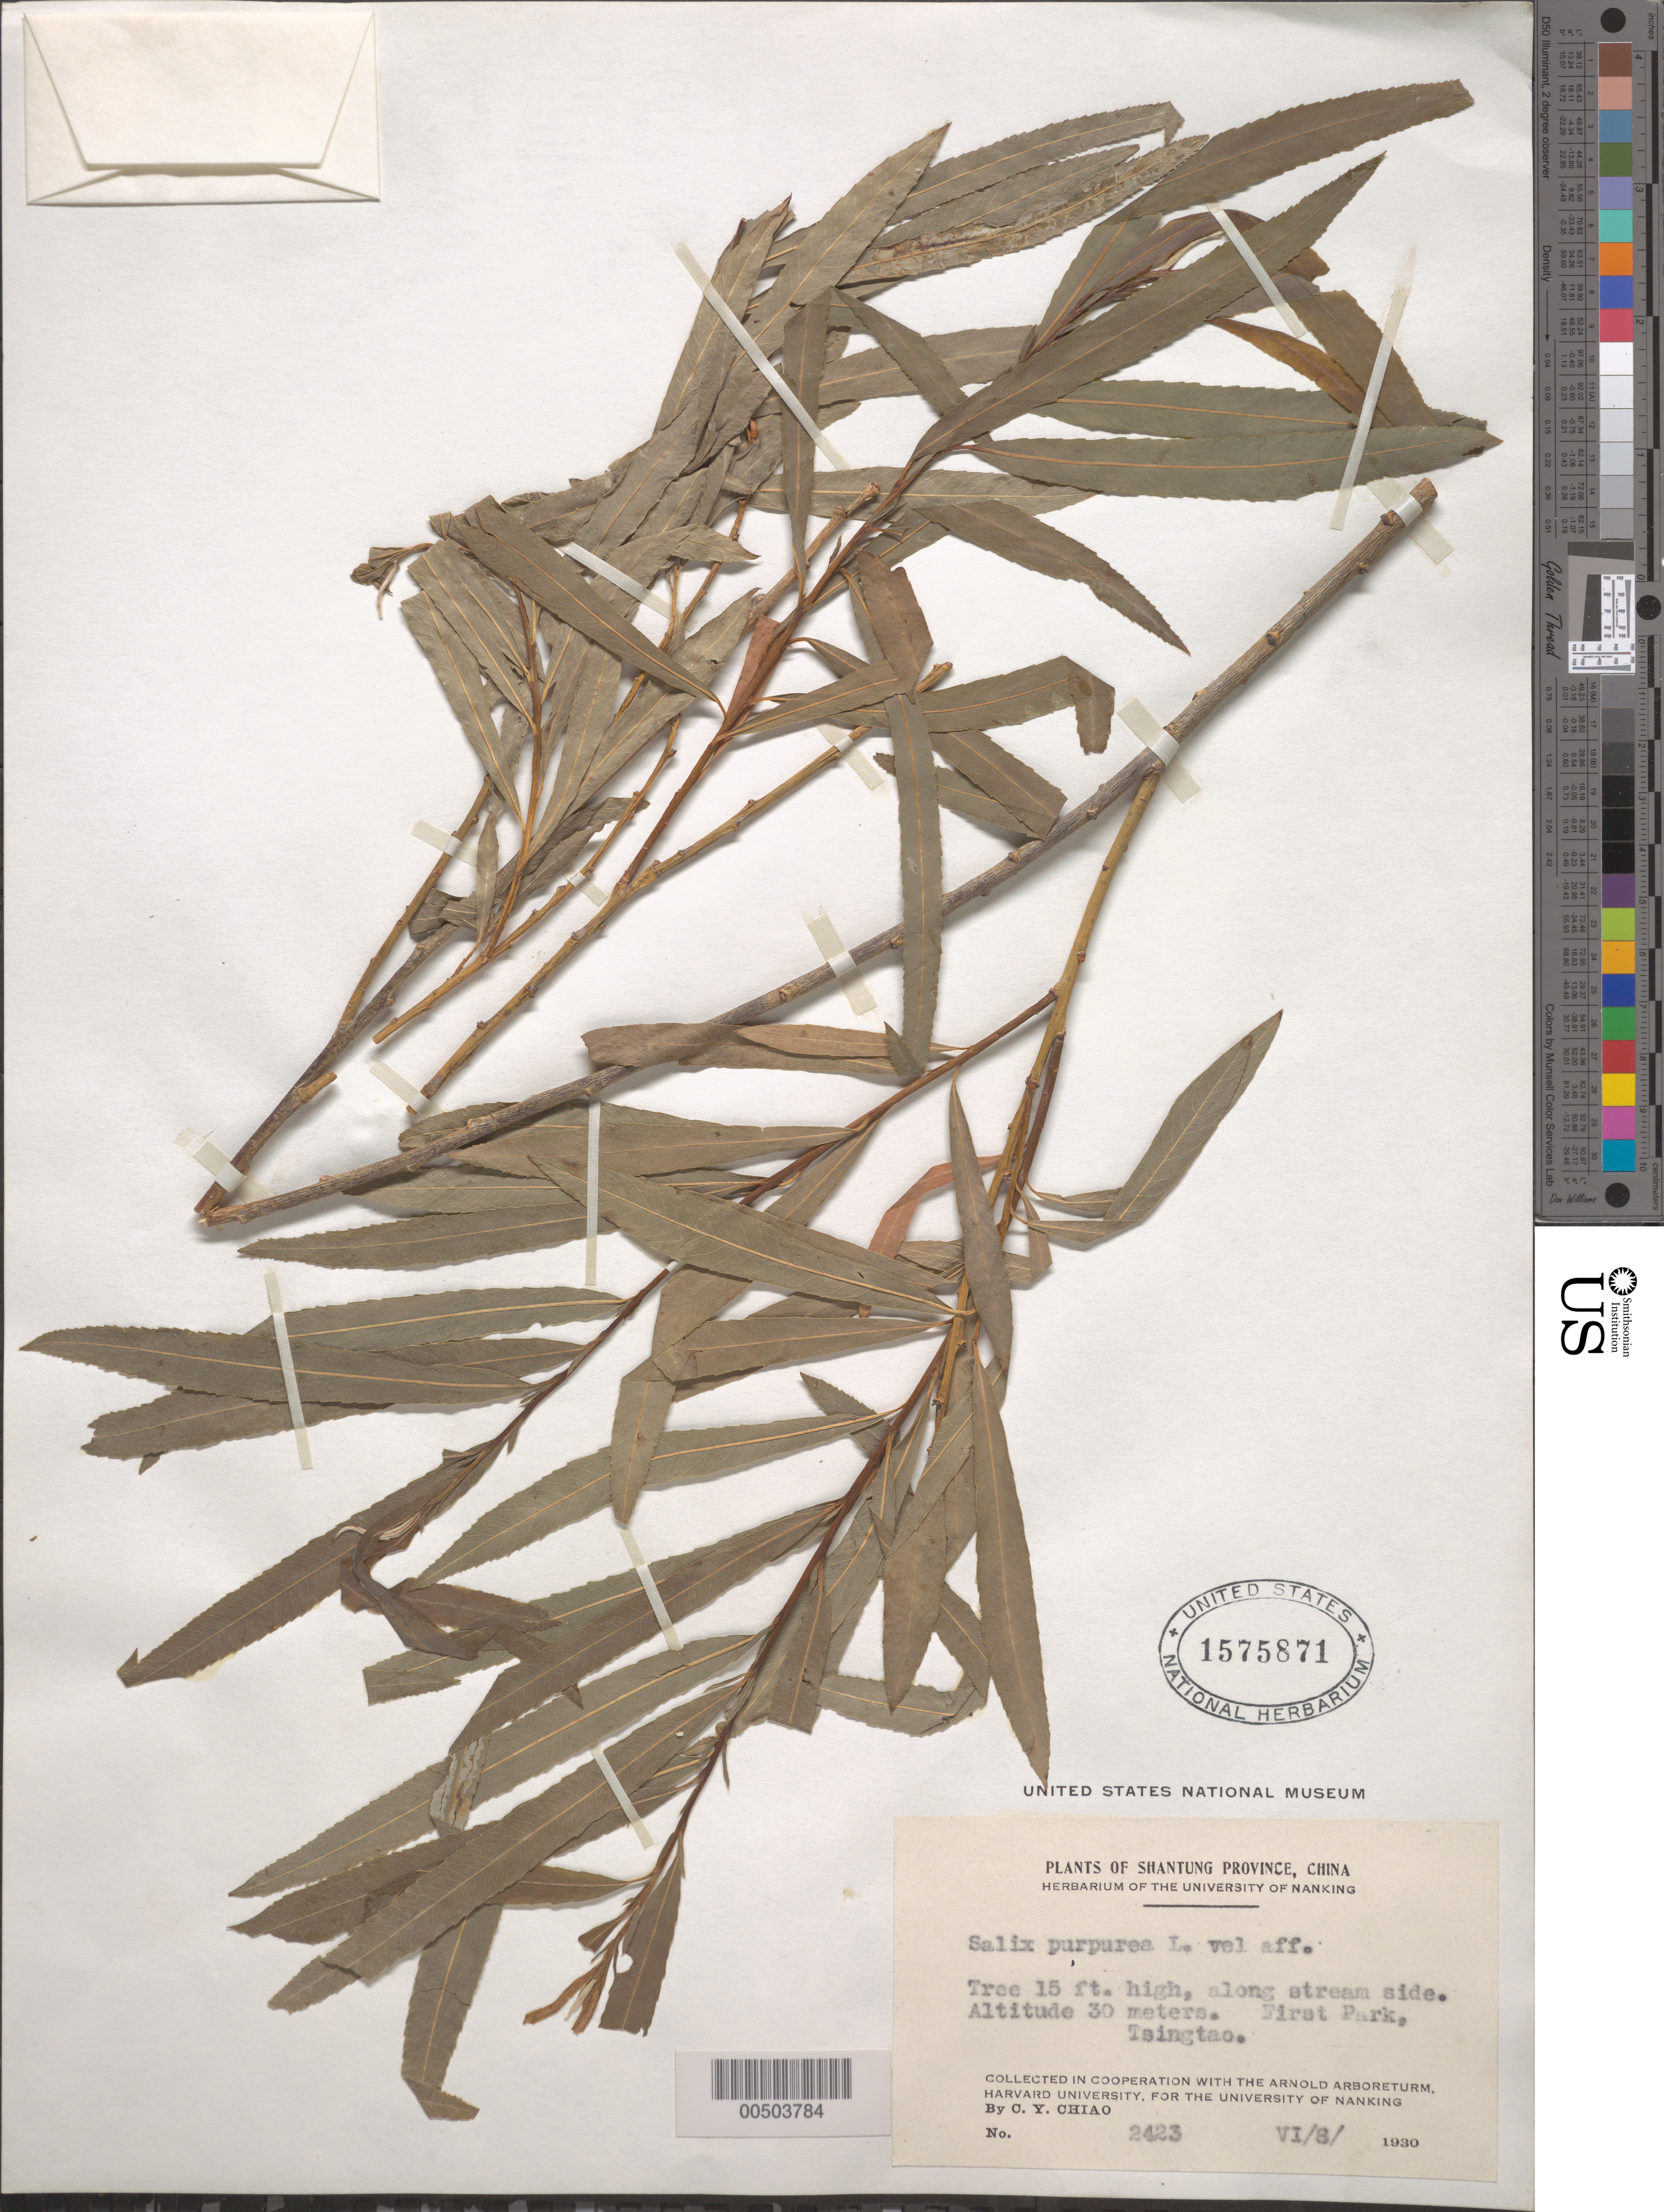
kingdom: Plantae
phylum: Tracheophyta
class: Magnoliopsida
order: Malpighiales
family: Salicaceae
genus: Salix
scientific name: Salix purpurea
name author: L.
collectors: C. Y. Chiao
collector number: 2423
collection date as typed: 08 Jun 1930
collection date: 1930-06-08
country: China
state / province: Shandong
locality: First Park, Tsingtao (Qingdao) District (?)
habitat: Tree 15 ft. high, along stream side.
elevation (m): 30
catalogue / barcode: US 1575871